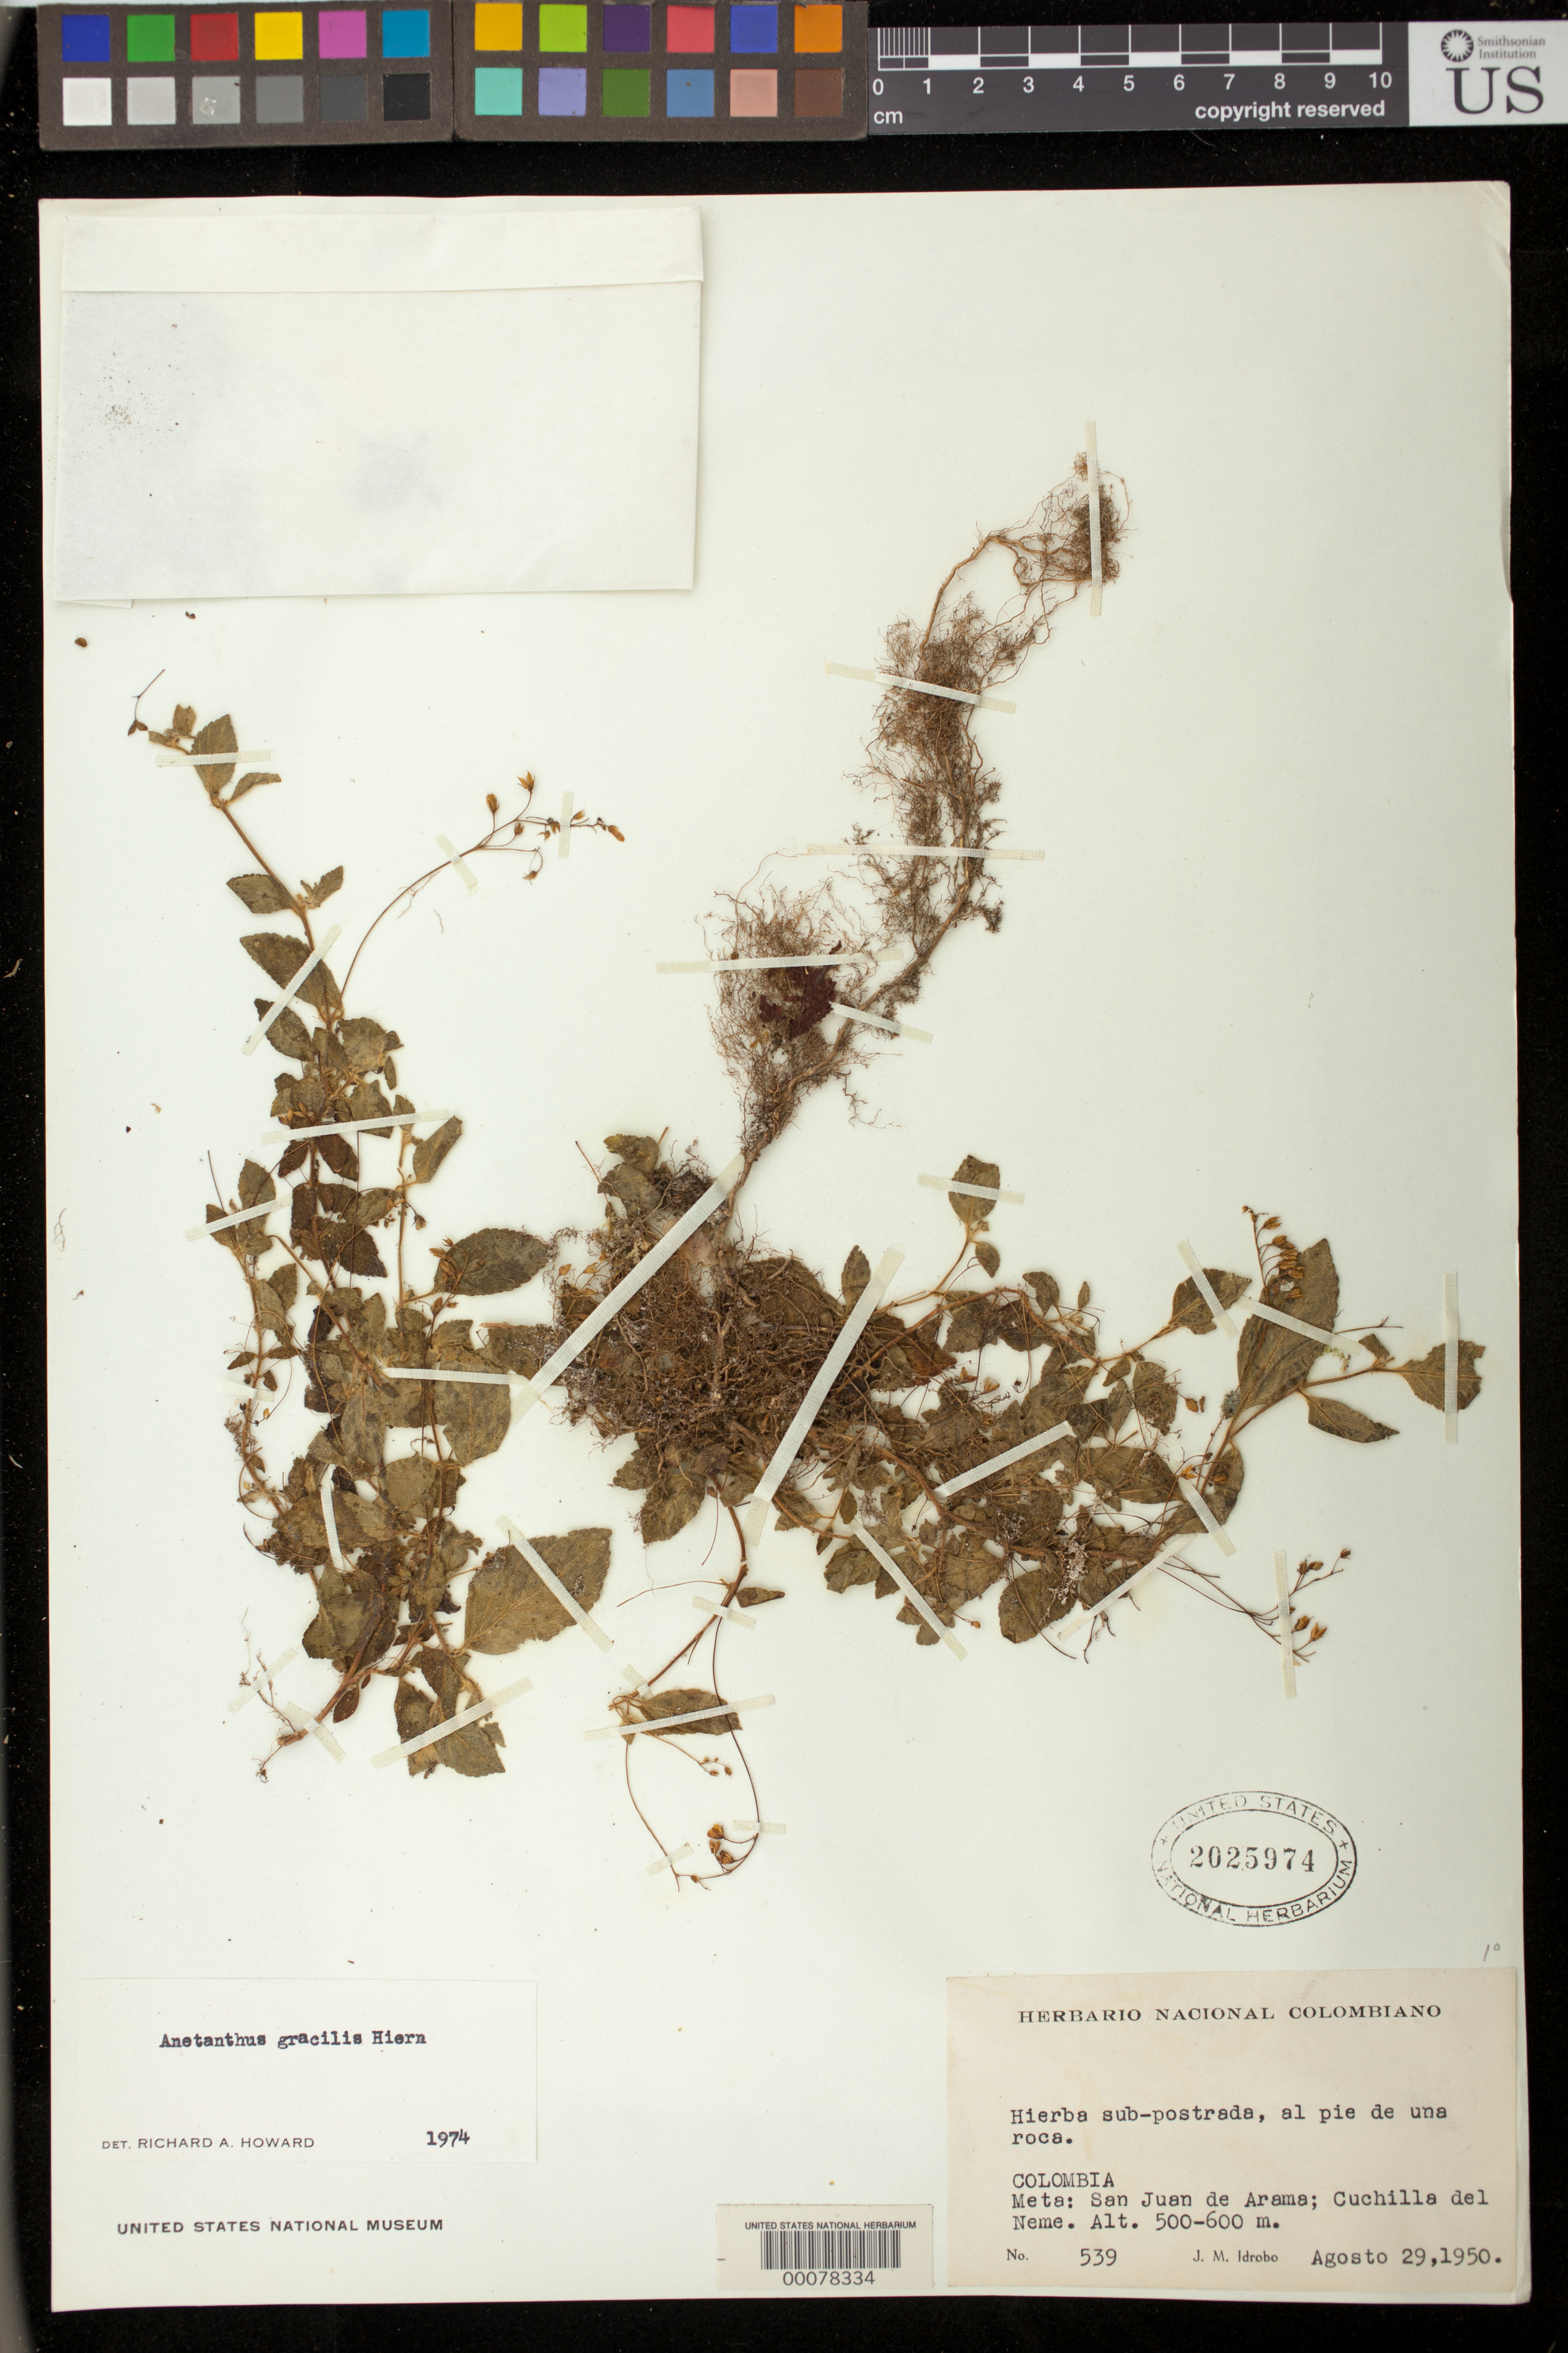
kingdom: Plantae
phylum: Tracheophyta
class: Magnoliopsida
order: Lamiales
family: Gesneriaceae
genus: Anetanthus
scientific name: Anetanthus gracilis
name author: Hiern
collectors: J. M. Idrobo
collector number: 539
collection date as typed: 29 Aug 1950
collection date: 1950-08-29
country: Colombia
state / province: Meta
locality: San Juan de Arama, Cuchilla del Neme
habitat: at the base of a rock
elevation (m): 500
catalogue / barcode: US 2025974